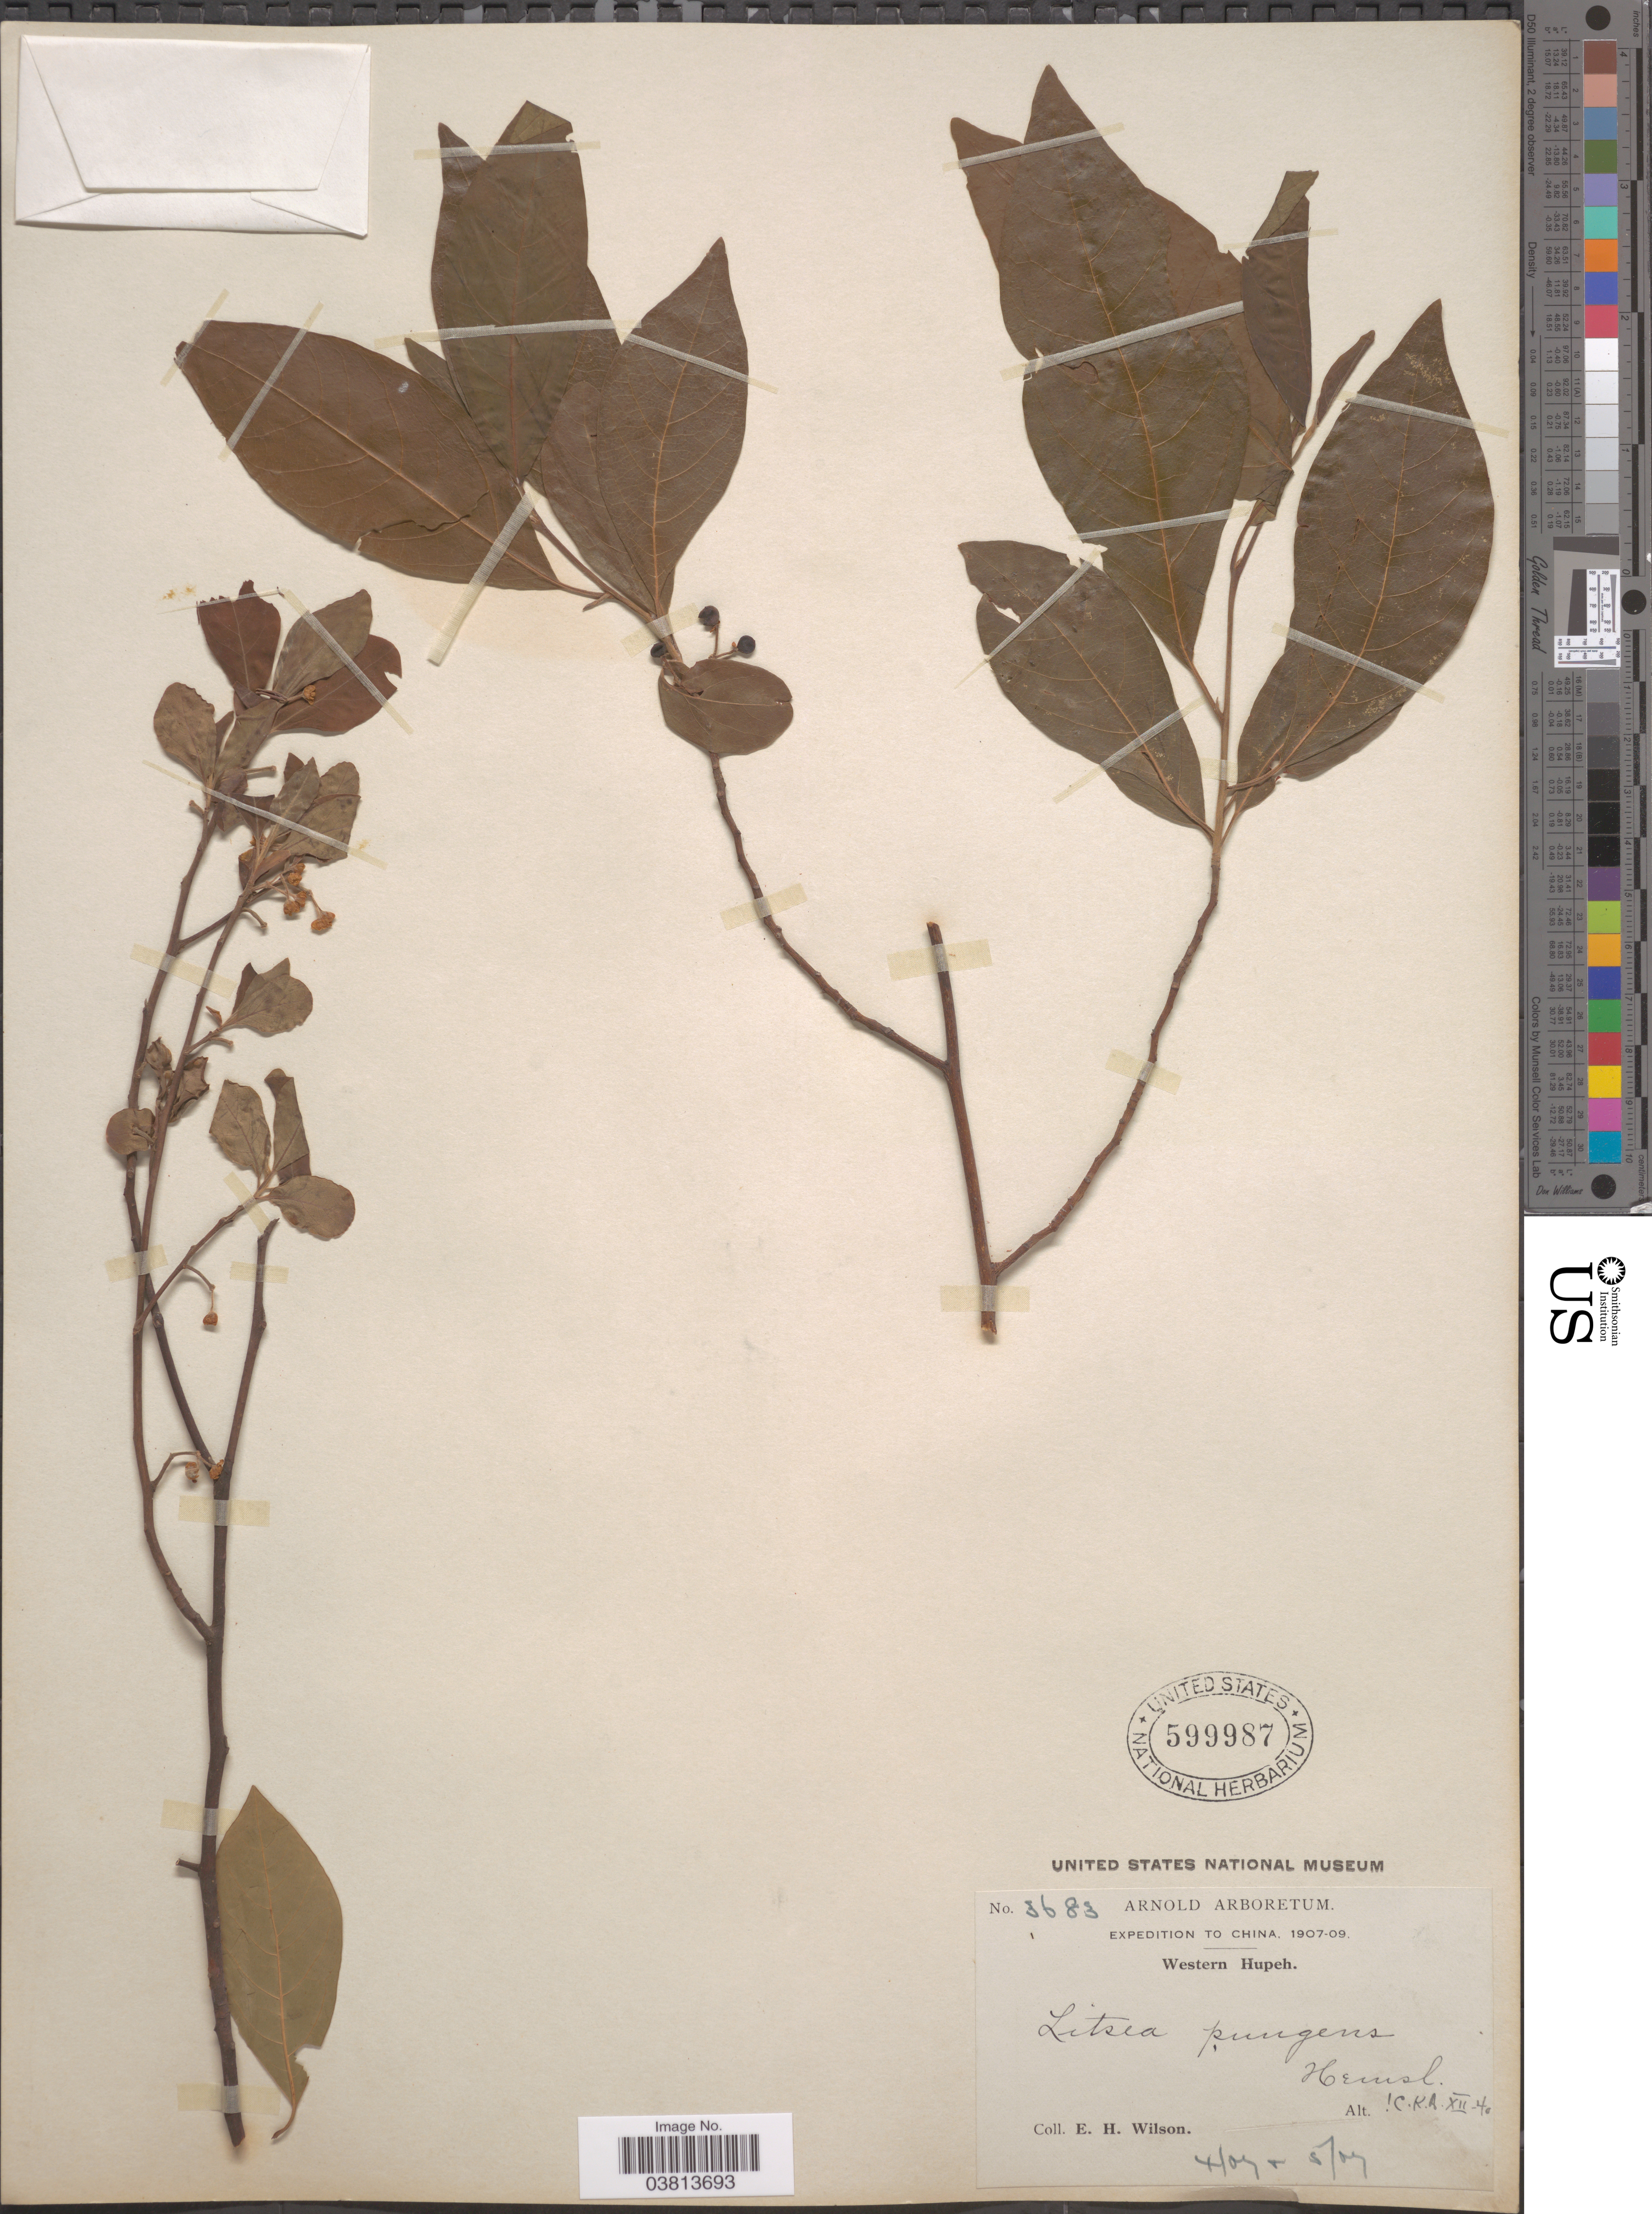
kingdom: Plantae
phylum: Tracheophyta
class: Magnoliopsida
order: Laurales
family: Lauraceae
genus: Litsea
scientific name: Litsea pungens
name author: Hemsl.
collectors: E. Wilson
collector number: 3683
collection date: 1907-04/1907-05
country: China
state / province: Hubei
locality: Western Hupeh.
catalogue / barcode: US 599987